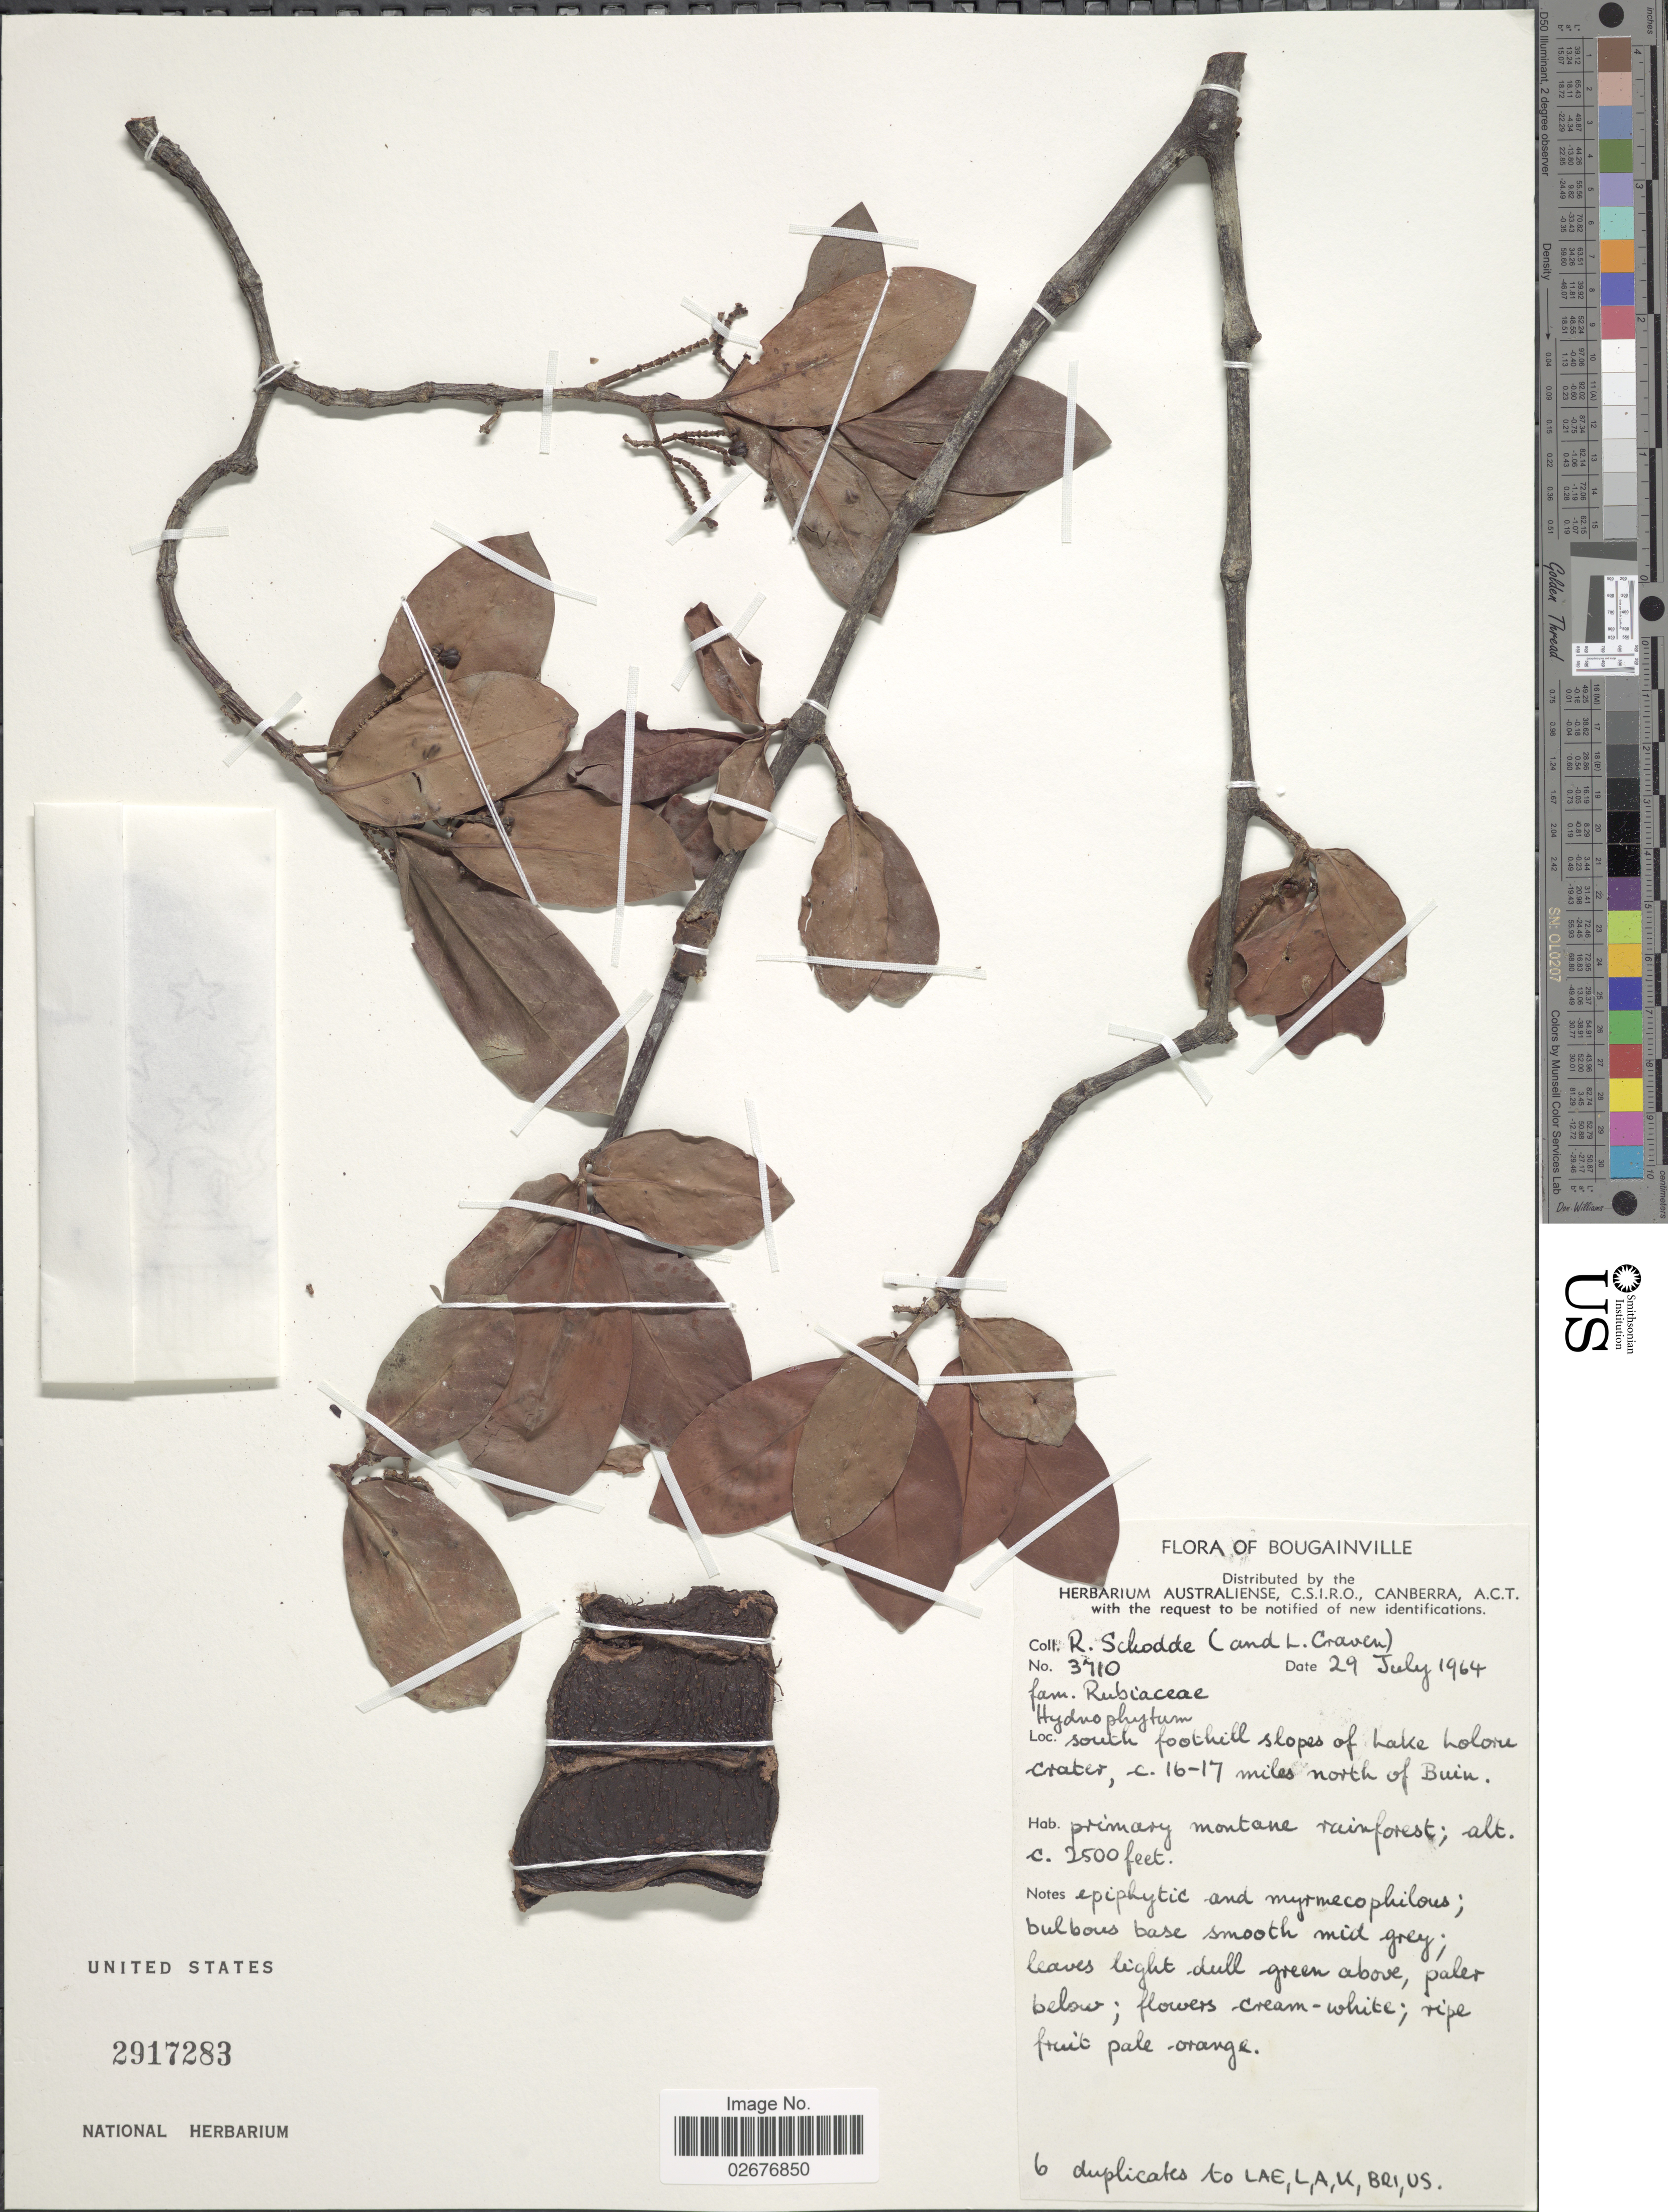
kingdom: Plantae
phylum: Tracheophyta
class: Magnoliopsida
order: Gentianales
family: Rubiaceae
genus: Hydnophytum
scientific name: Hydnophytum sp.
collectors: R. Schodde & L. A. Craven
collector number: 3710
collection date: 1964-07-29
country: Papua New Guinea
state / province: Bougainville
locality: South foothill slopes of Lake Loloru crater, c. 16-17 miles north of Buin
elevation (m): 762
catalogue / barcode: US 2917283